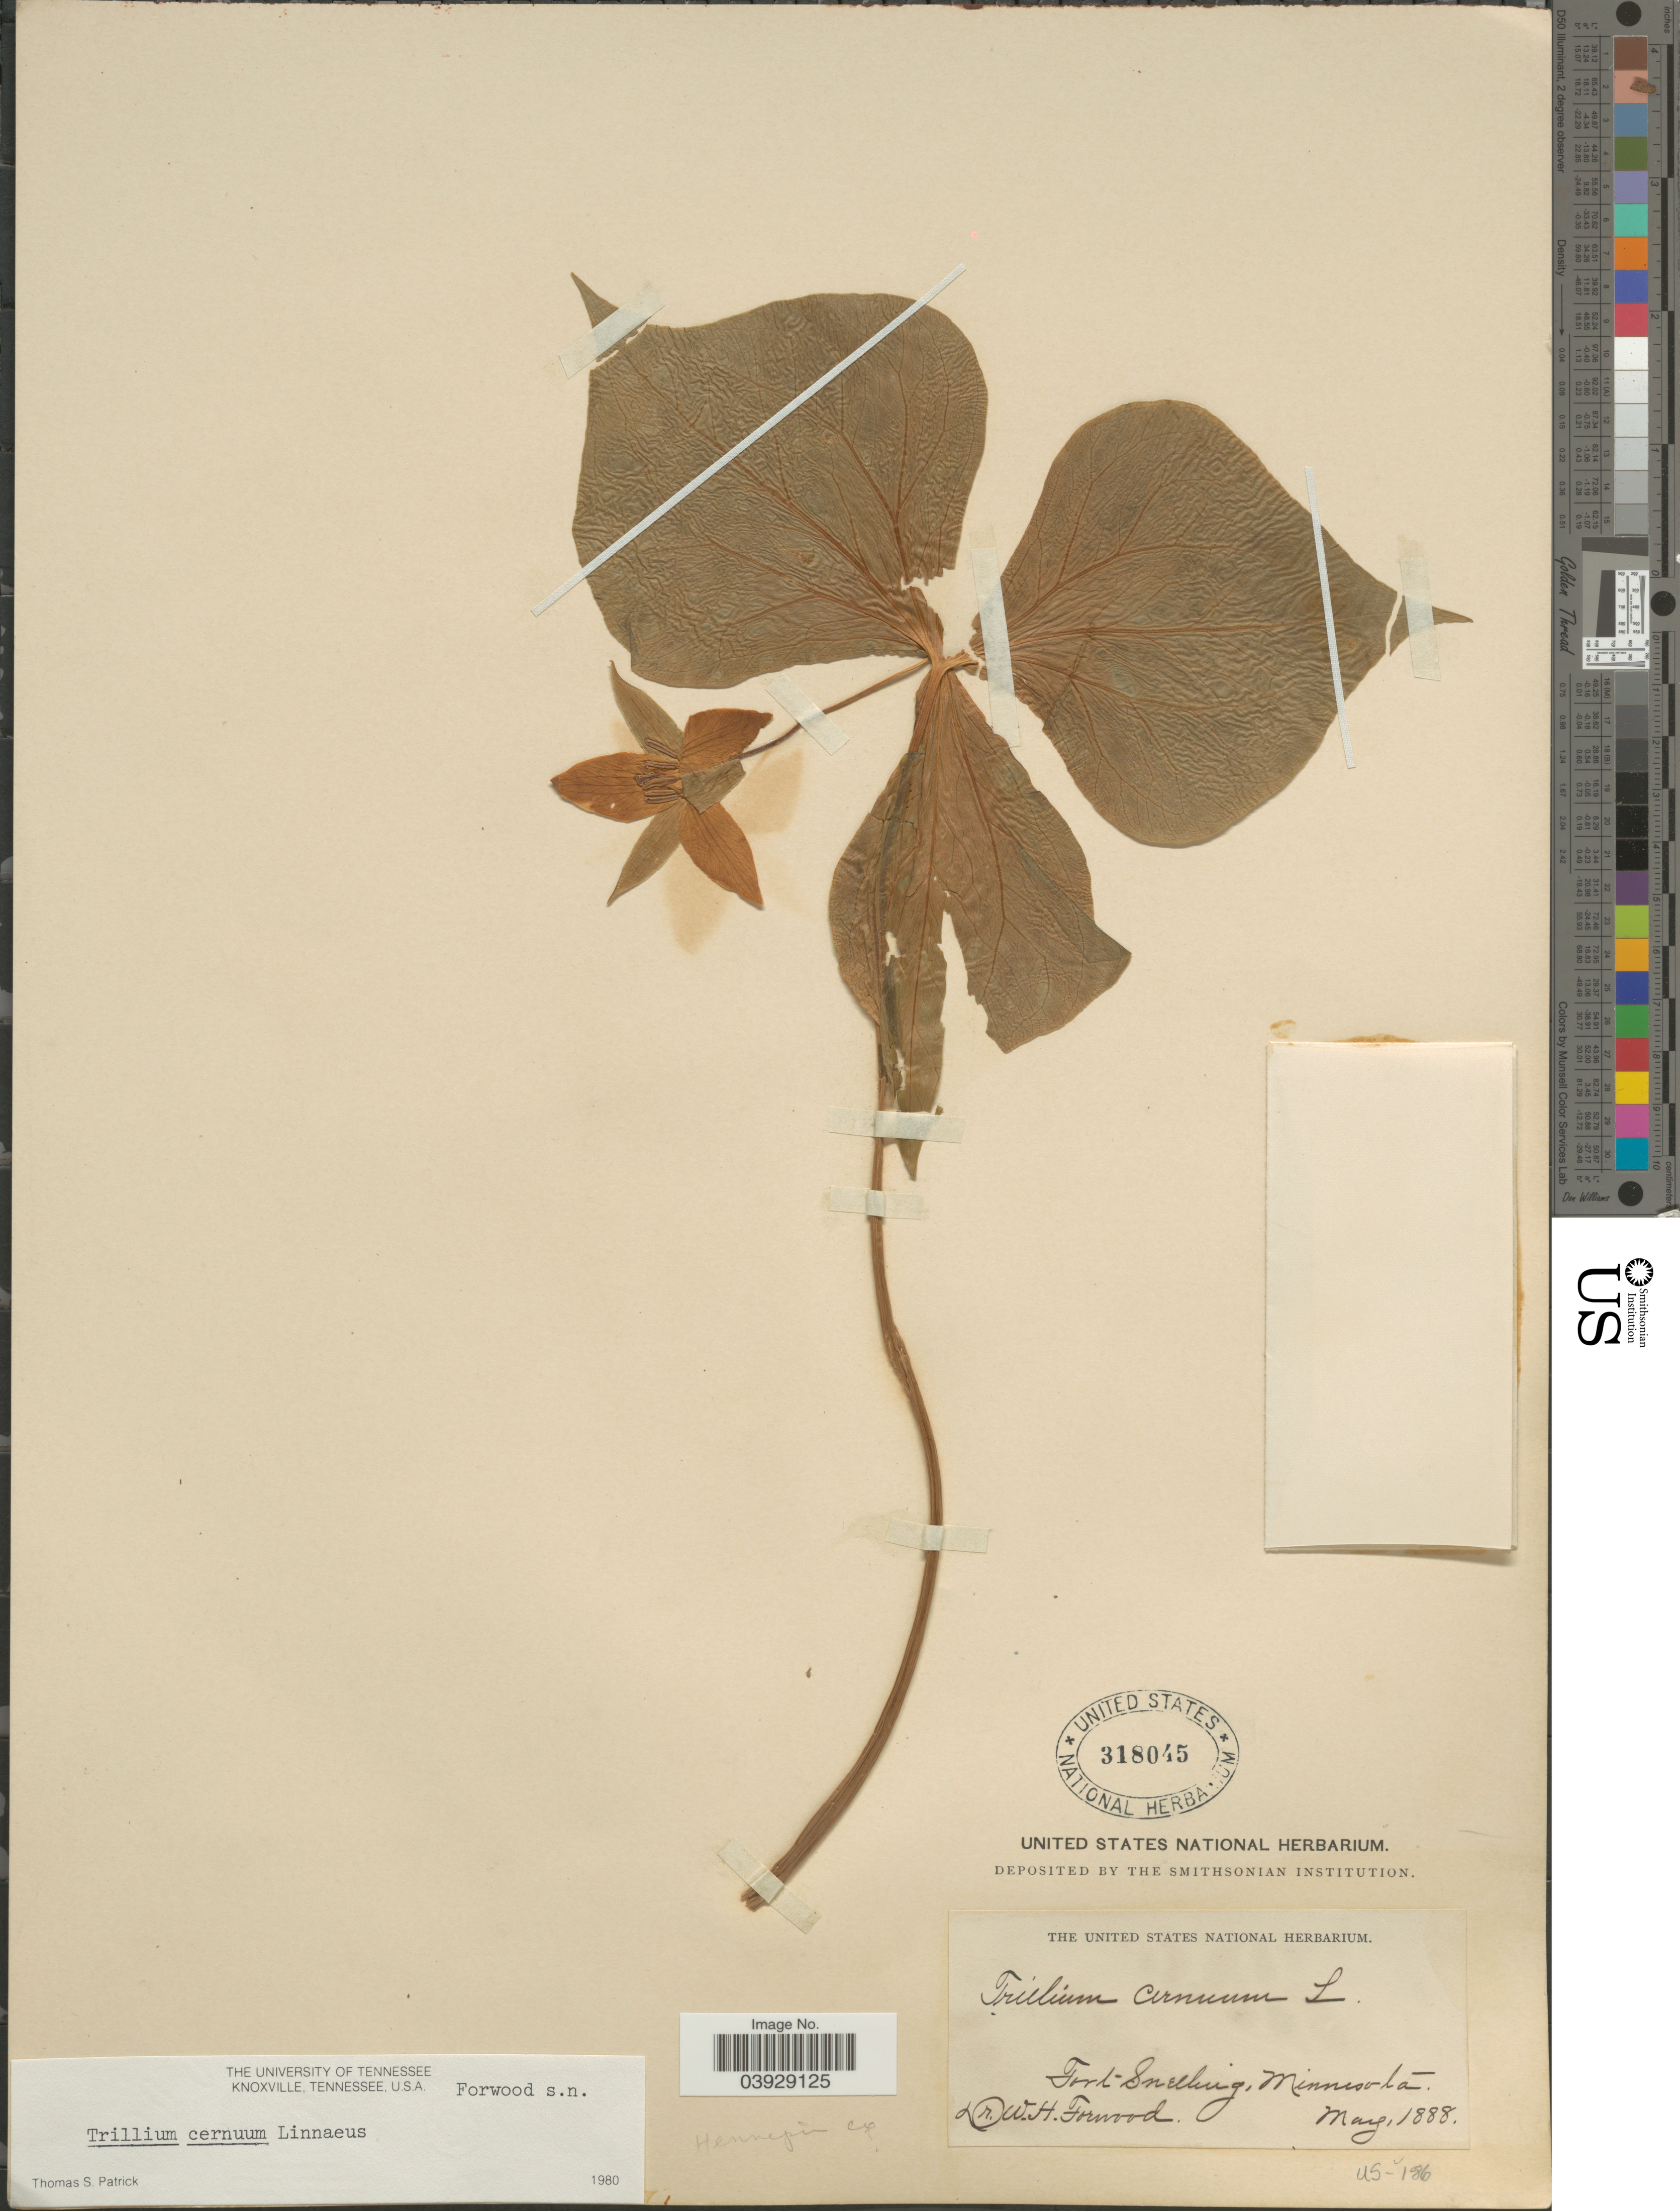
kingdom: Plantae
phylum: Tracheophyta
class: Liliopsida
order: Liliales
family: Melanthiaceae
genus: Trillium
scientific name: Trillium cernuum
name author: L.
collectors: W. Forwood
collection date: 1888-05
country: United States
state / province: Minnesota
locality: Fort Snelling. Hennepin Co.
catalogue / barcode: US 318045